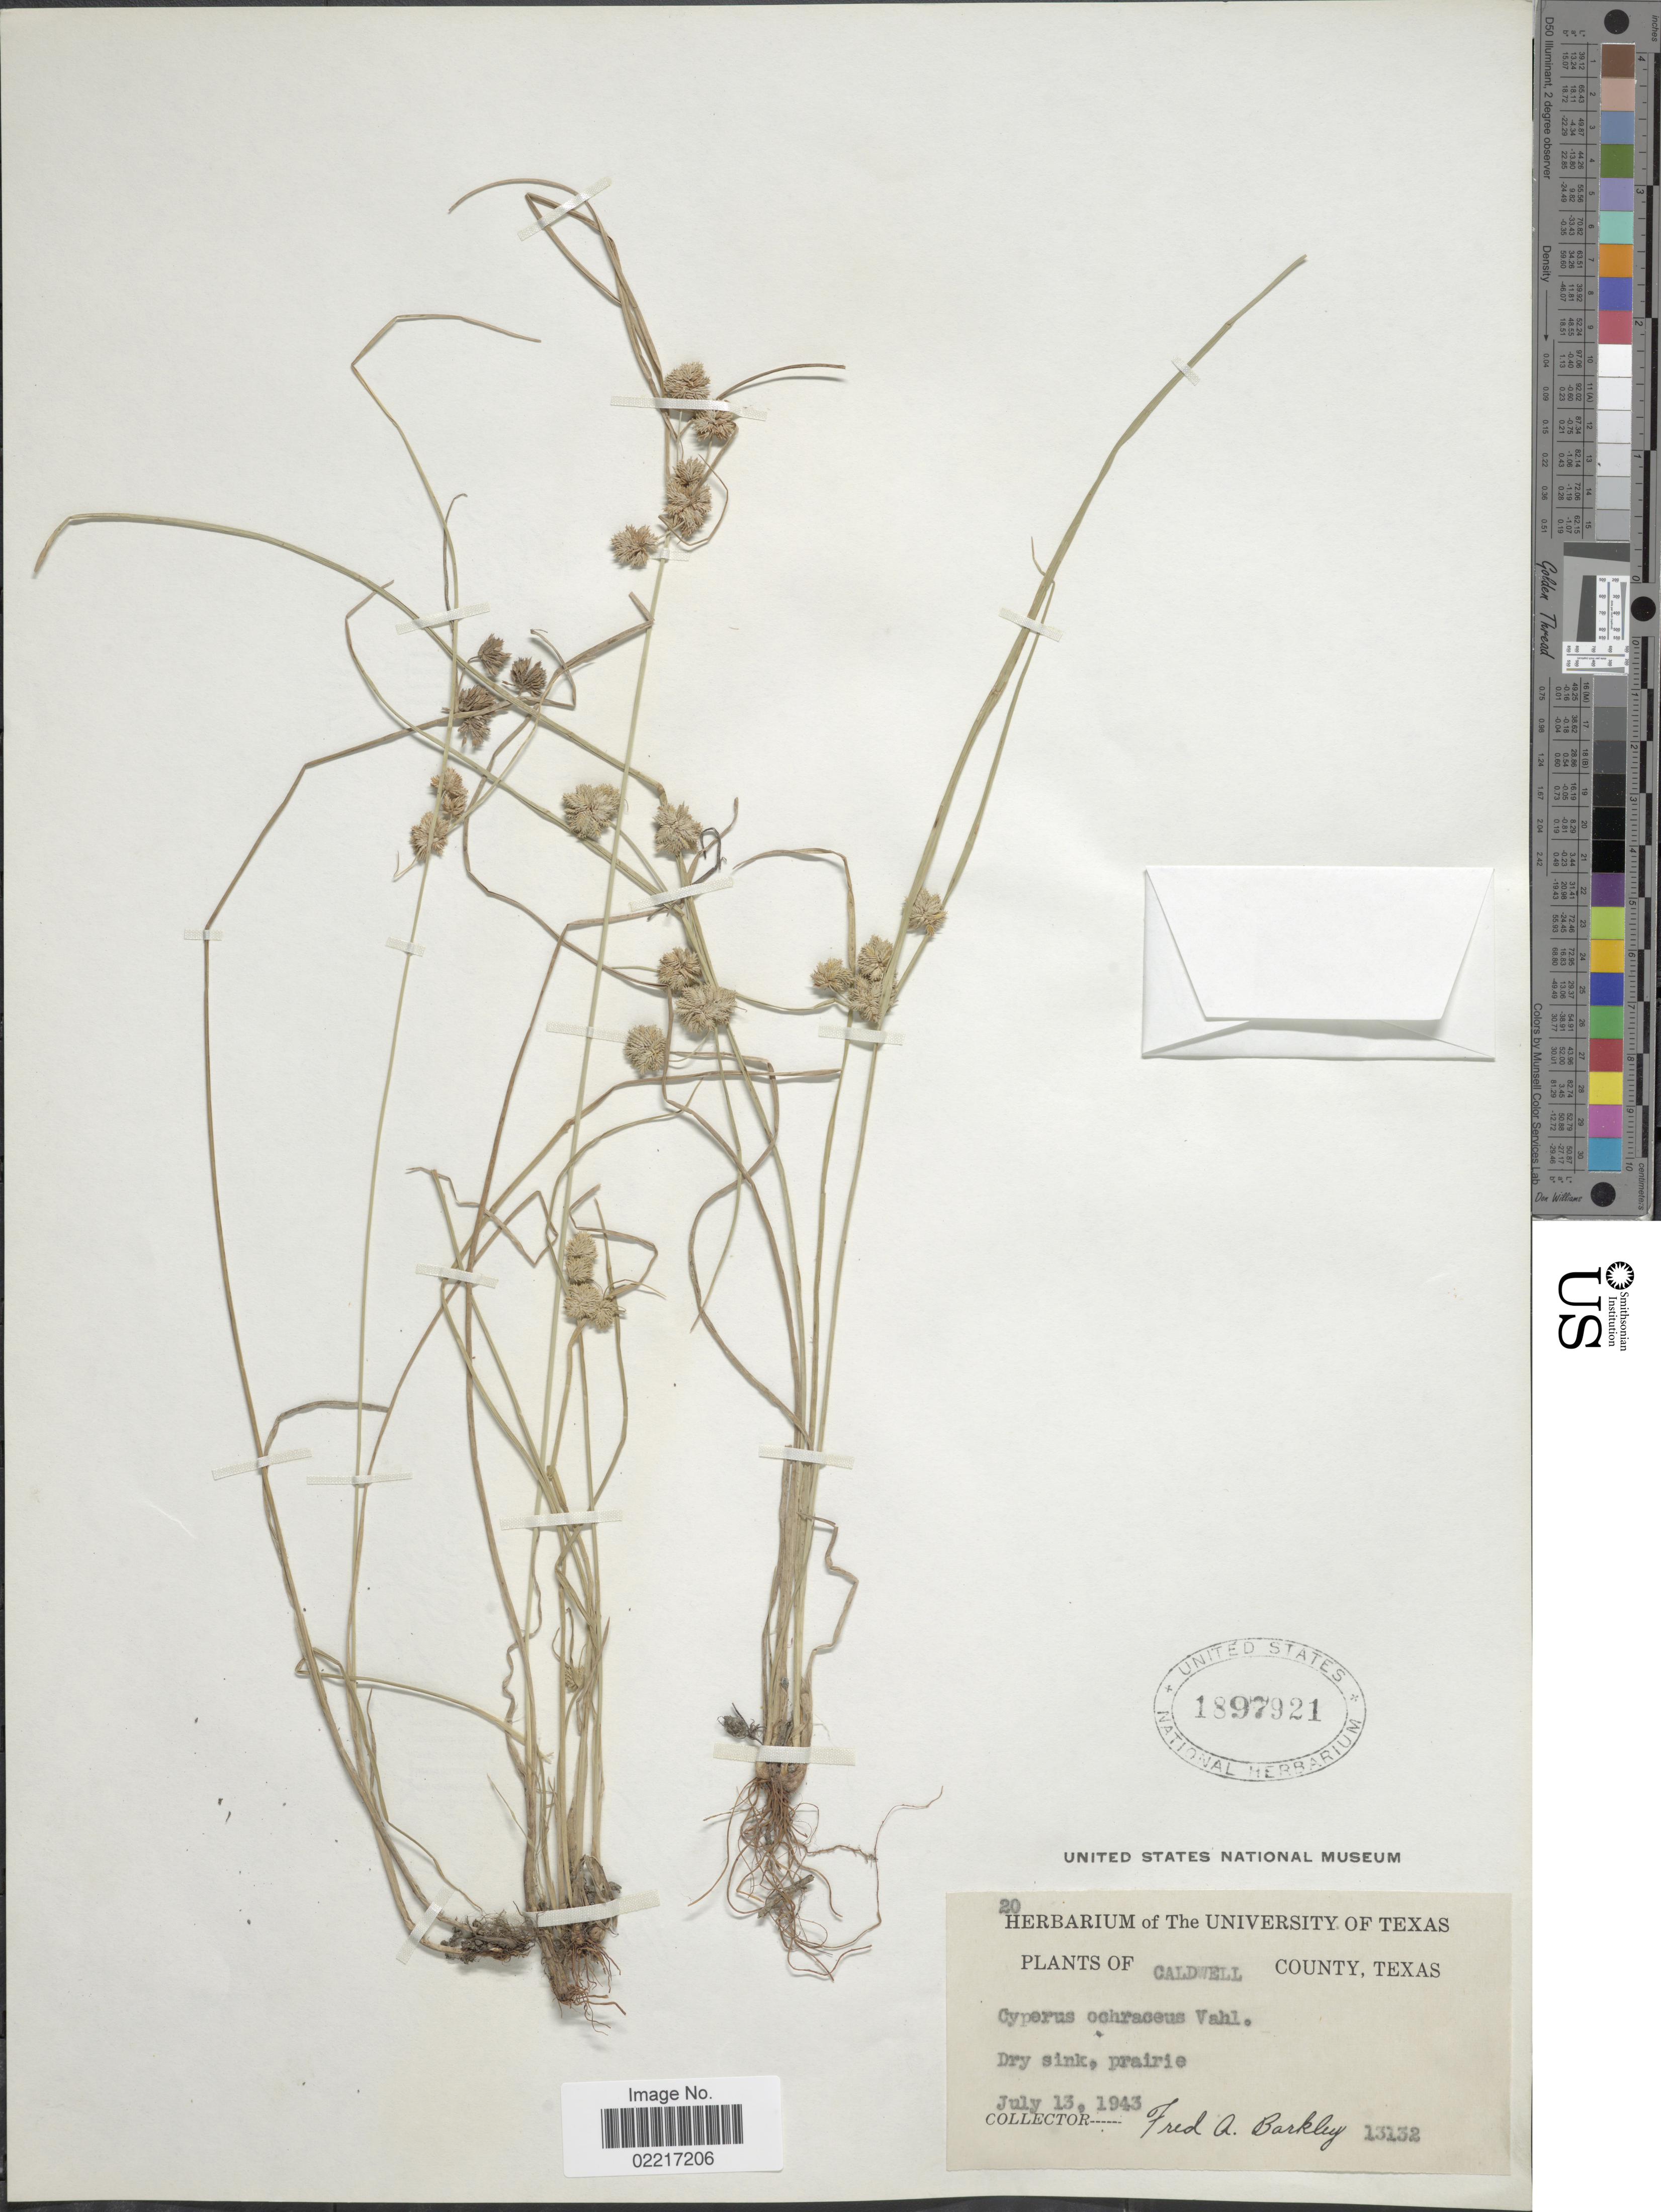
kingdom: Plantae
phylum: Tracheophyta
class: Liliopsida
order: Poales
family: Cyperaceae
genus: Cyperus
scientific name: Cyperus ochraceus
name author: Vahl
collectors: F. A. Barkley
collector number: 13132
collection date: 1943-07-13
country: United States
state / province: Texas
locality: Caldwell County, dry sink, prairie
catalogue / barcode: US 1897921